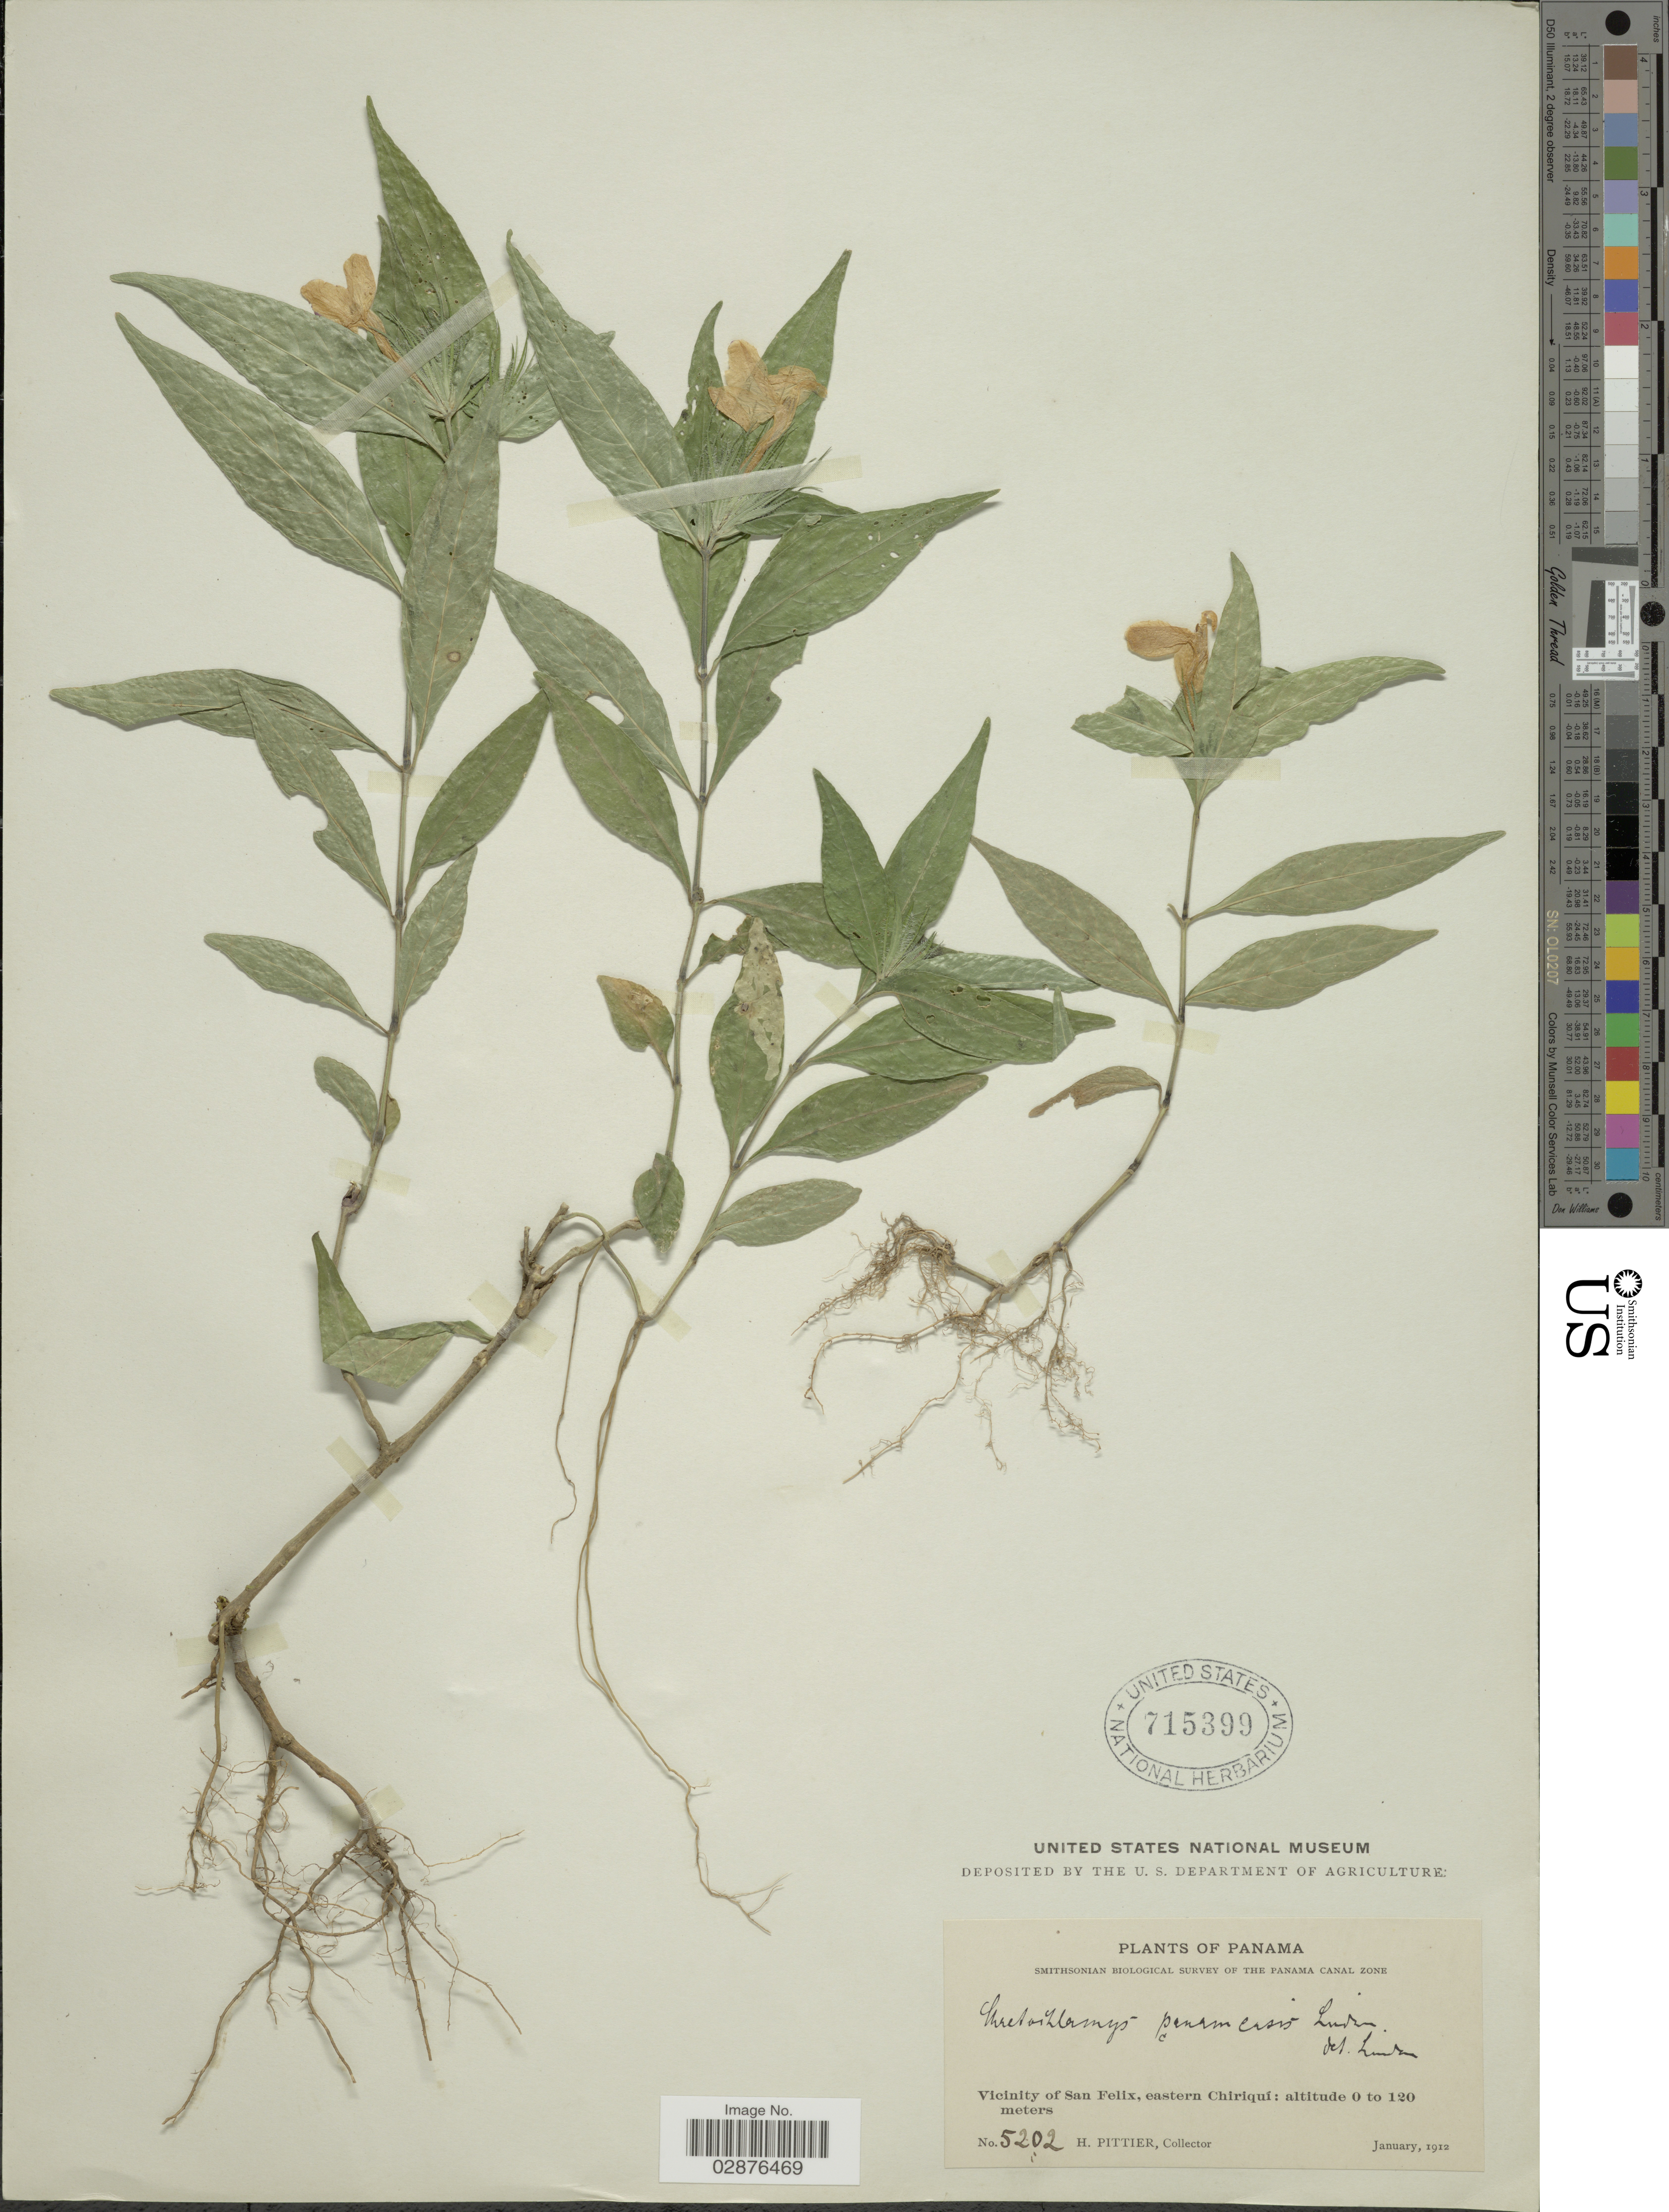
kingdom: Plantae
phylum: Tracheophyta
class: Magnoliopsida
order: Lamiales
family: Acanthaceae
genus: Justicia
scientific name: Justicia isthmensis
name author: T.F. Daniel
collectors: H. F. Pittier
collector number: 5202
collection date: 1912-01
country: Panama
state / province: Chiriqui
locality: Vicinity of San Felix, eastern Chiriqui.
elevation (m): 0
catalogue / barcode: US 715399